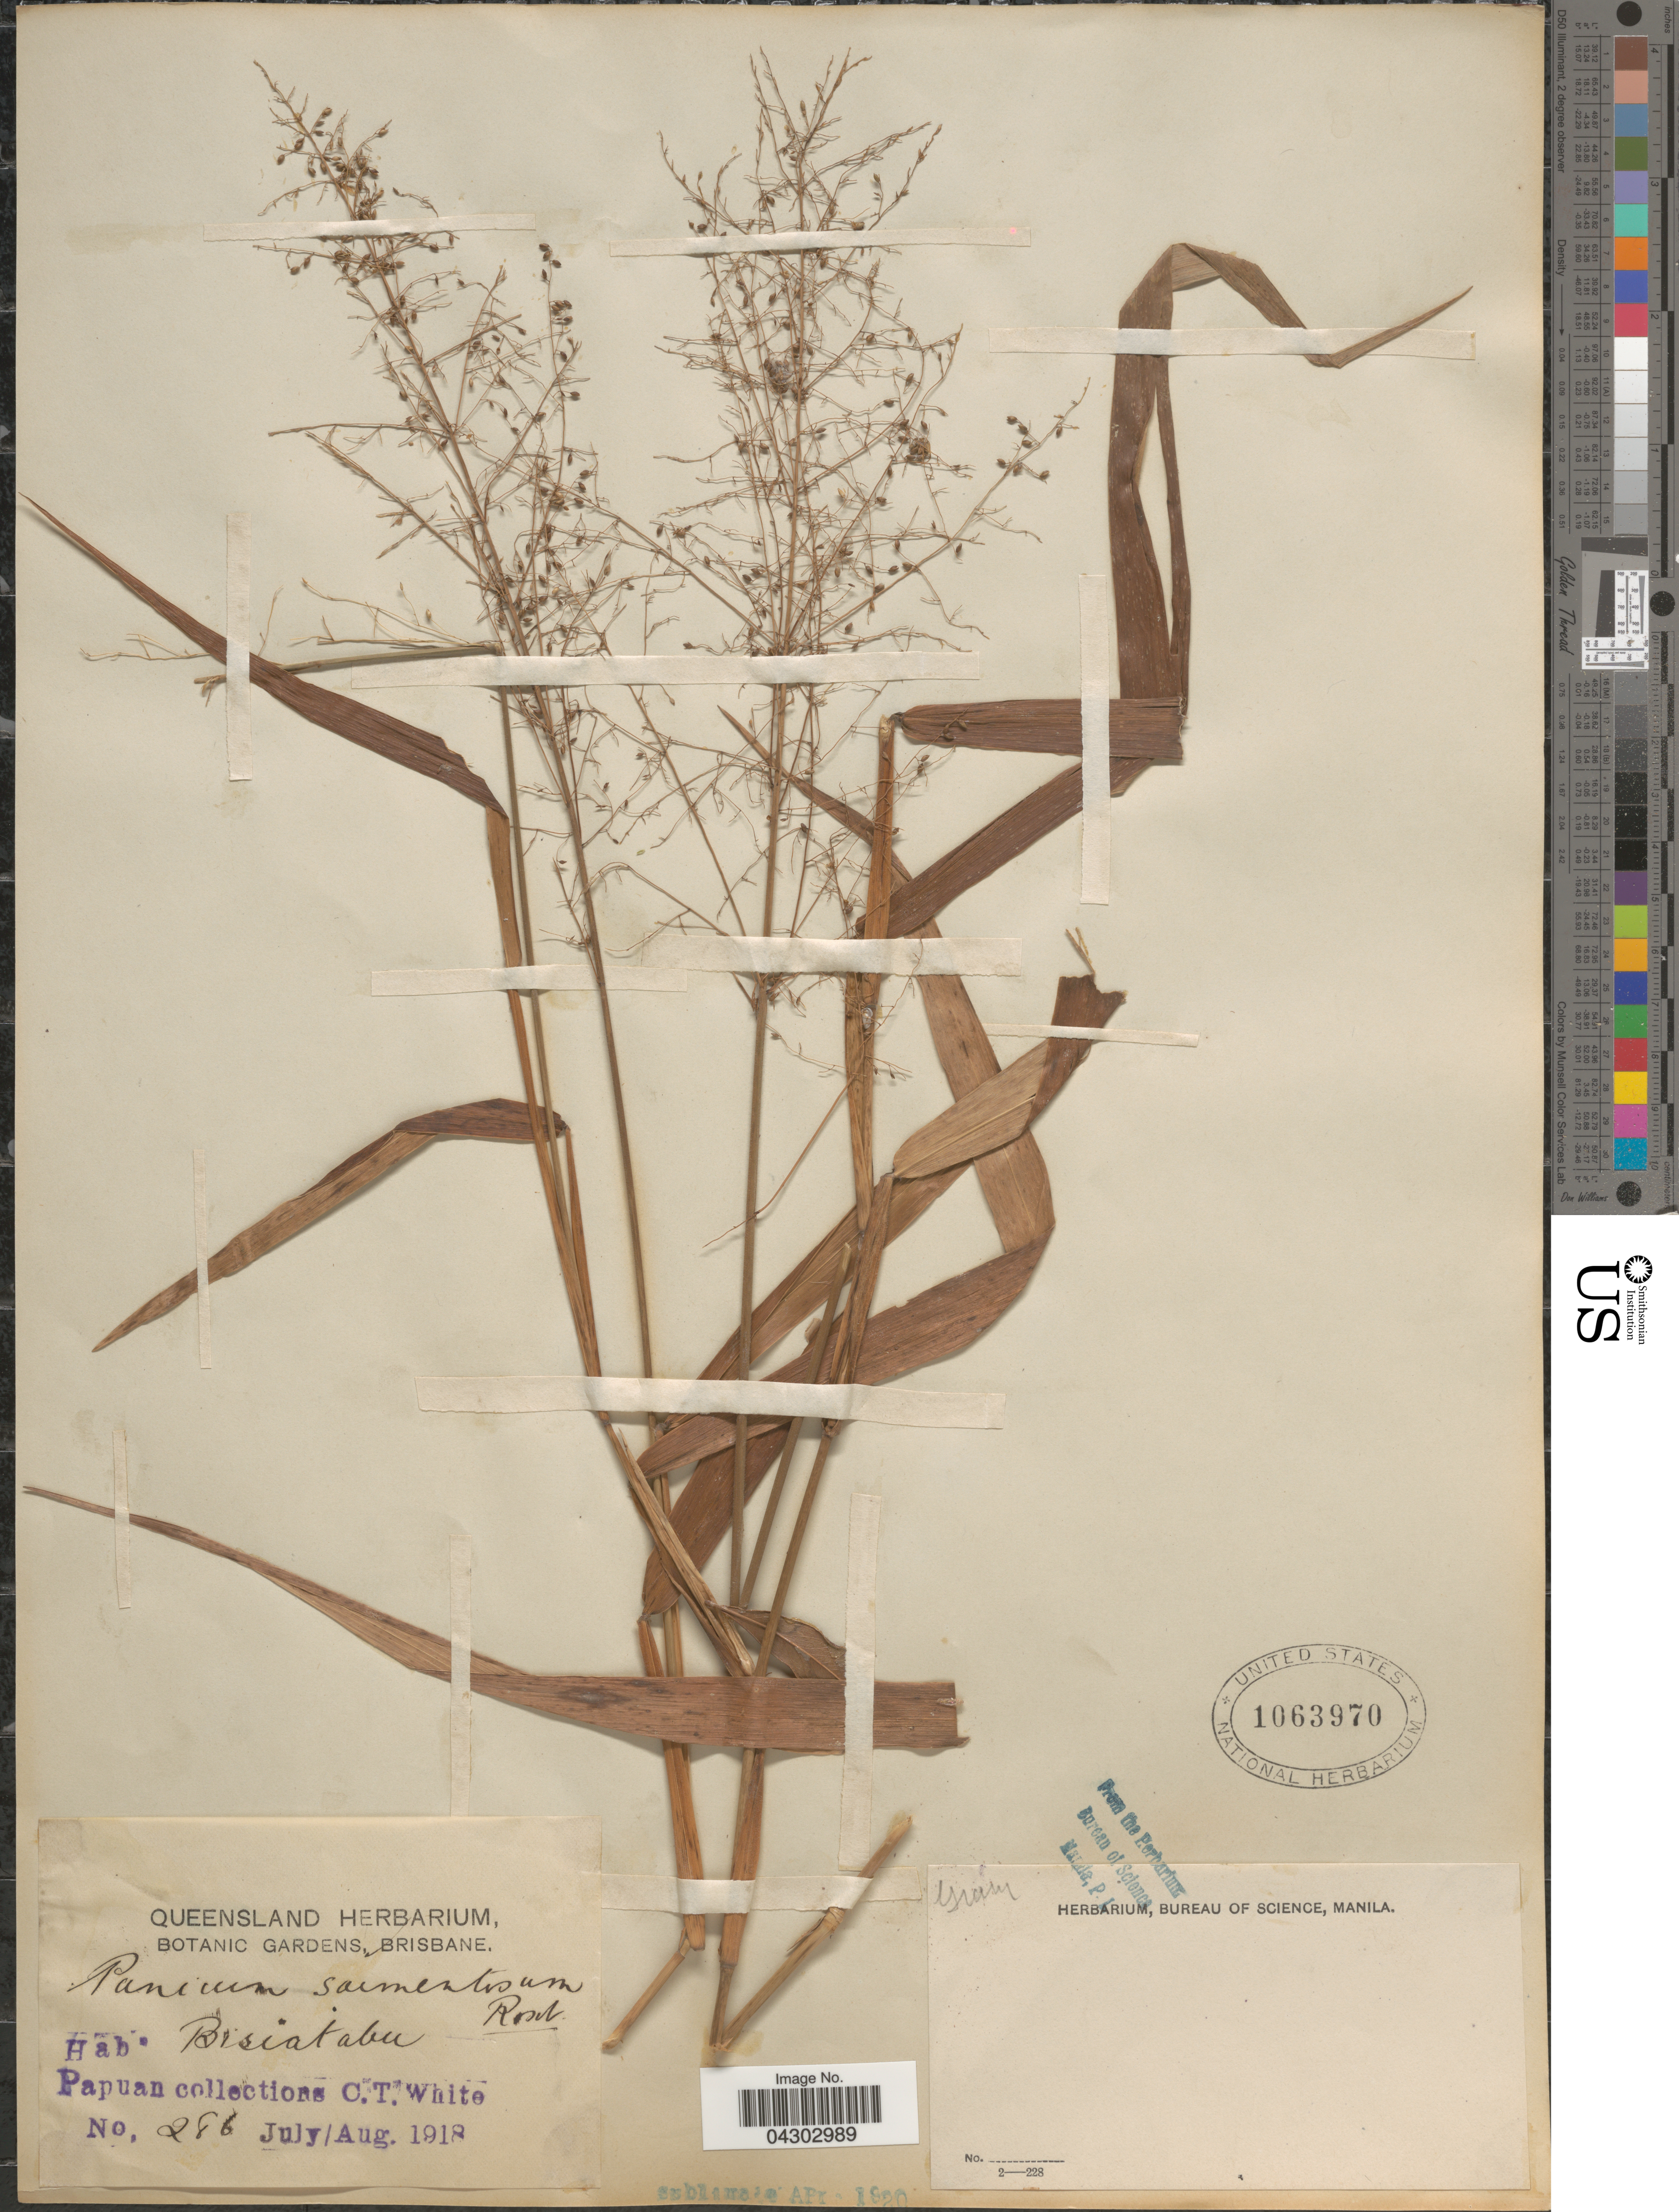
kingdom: Plantae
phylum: Tracheophyta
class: Liliopsida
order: Poales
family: Poaceae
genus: Panicum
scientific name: Panicum sarmentosum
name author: Roxb.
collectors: C. T. White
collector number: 286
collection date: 1918-07/1918-08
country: Papua New Guinea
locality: Bisiatabu.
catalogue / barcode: US 1063970